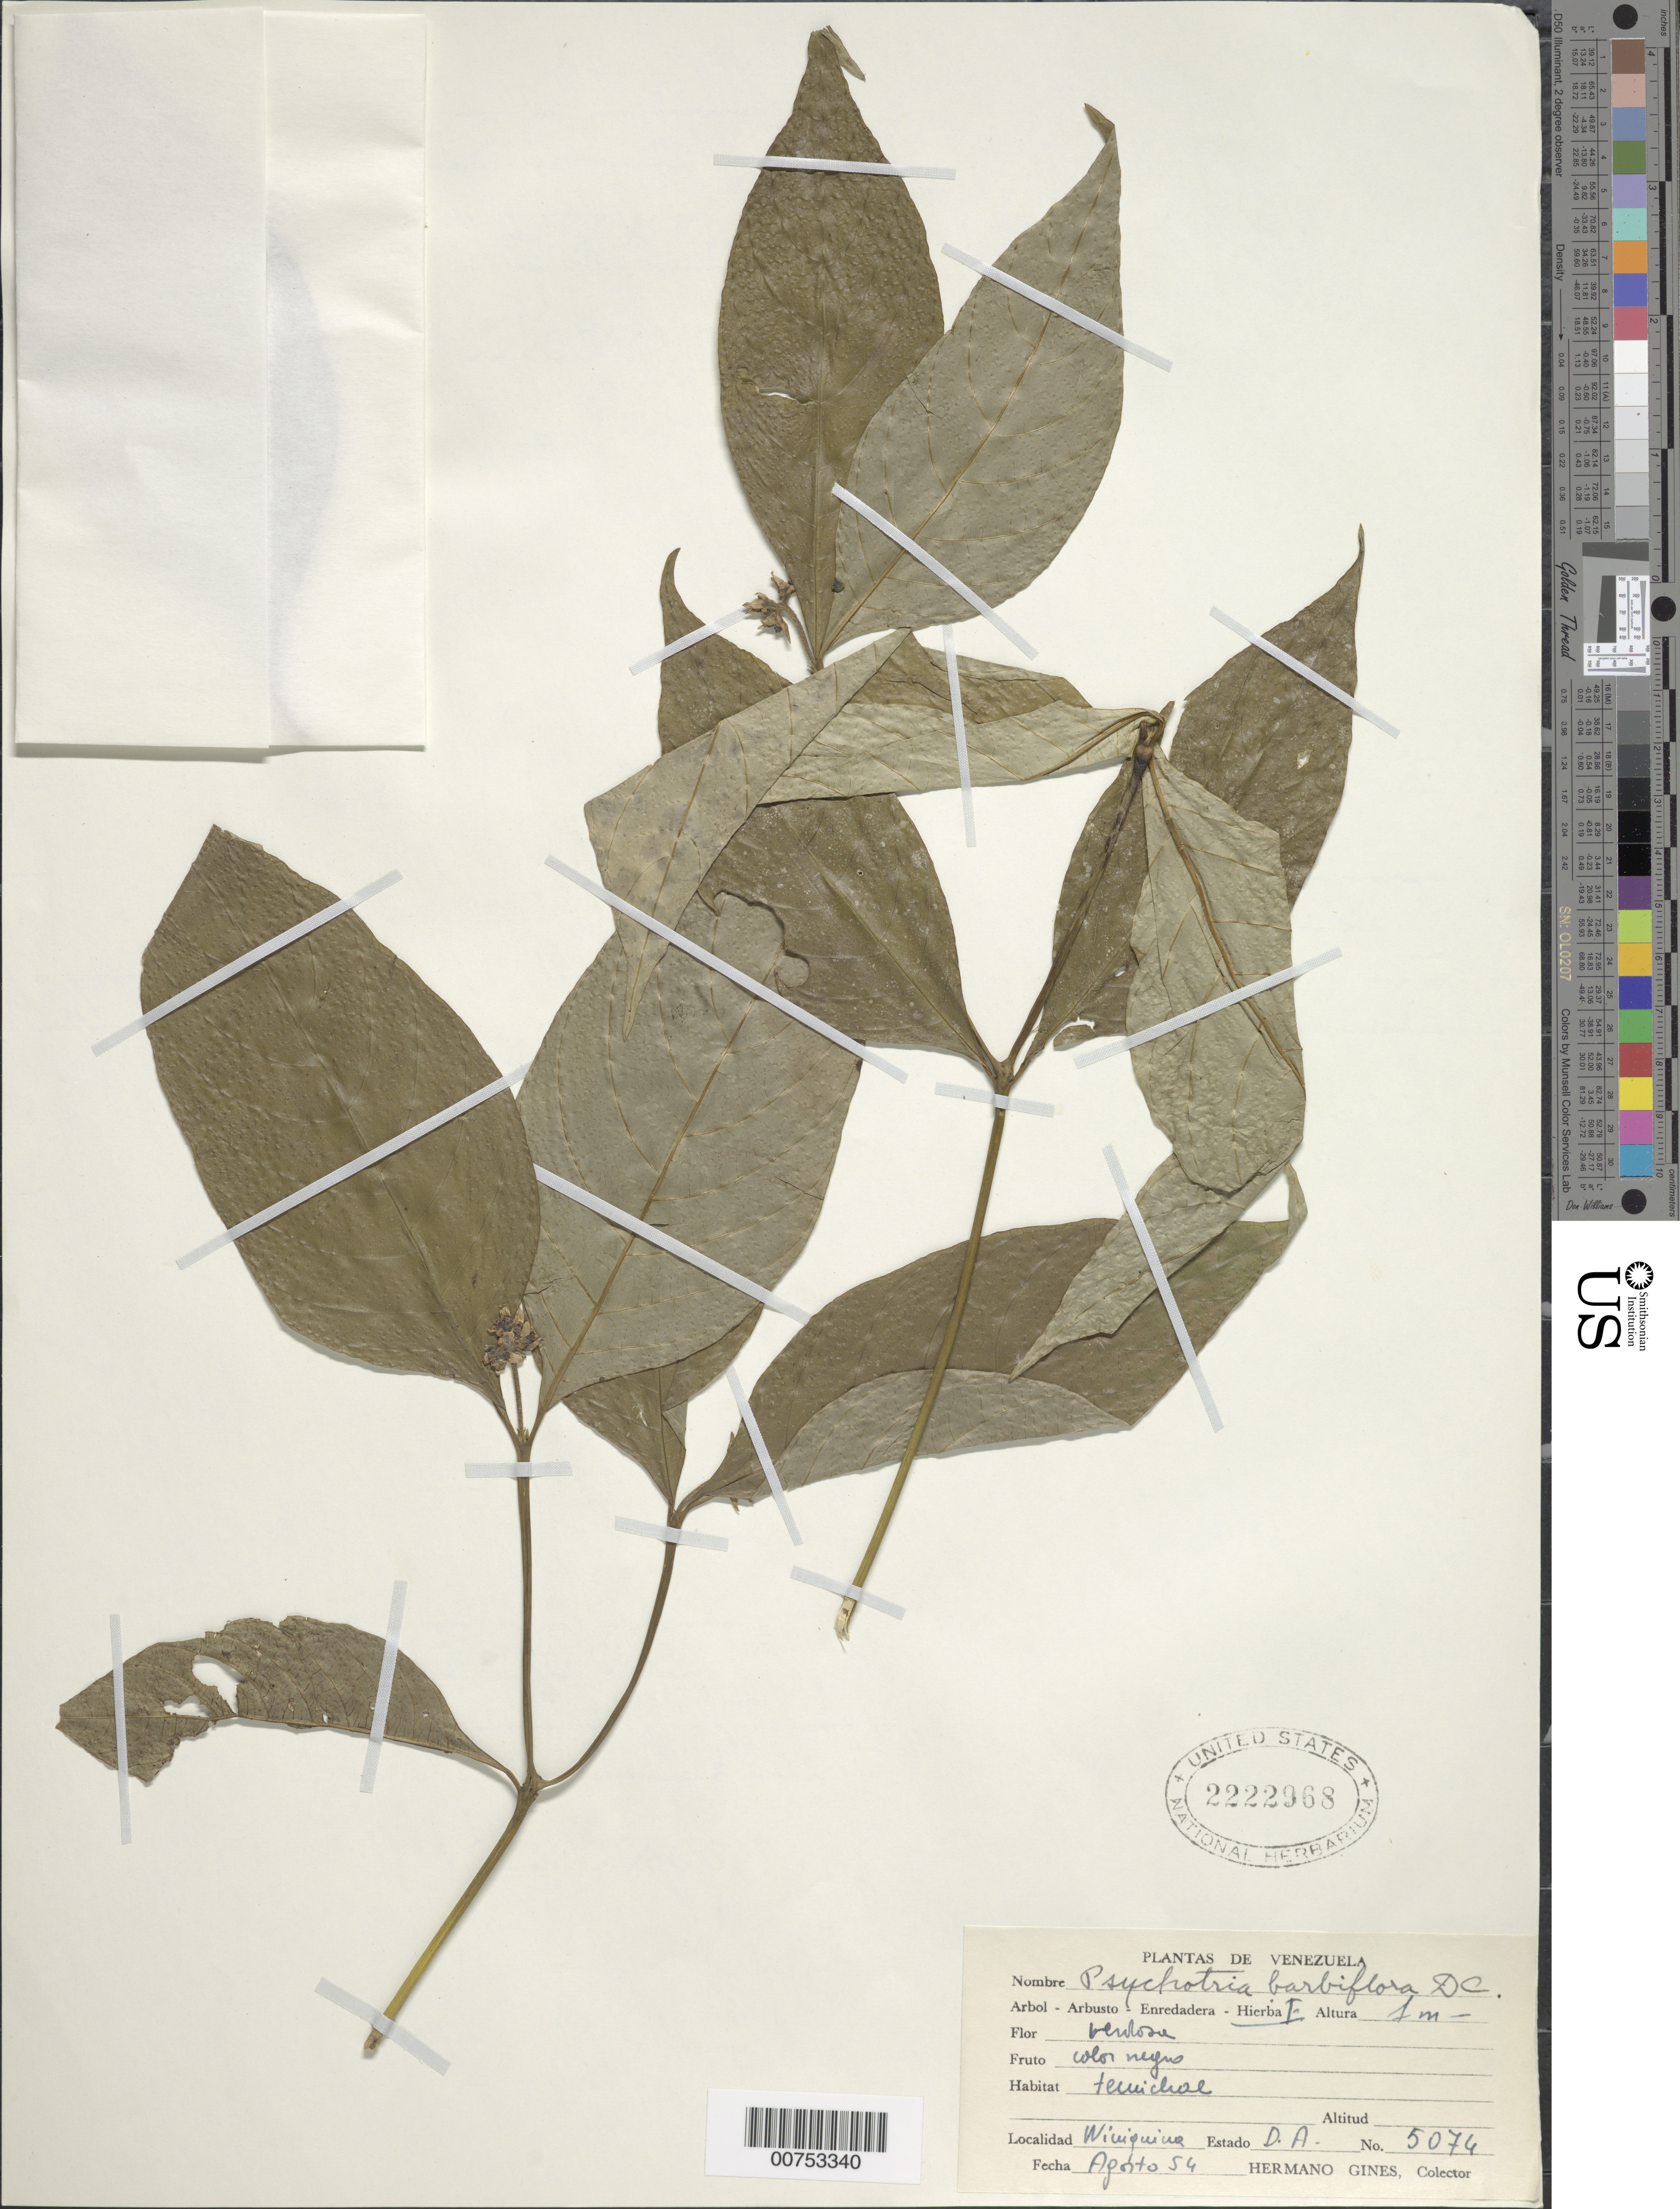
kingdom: Plantae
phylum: Tracheophyta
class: Magnoliopsida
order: Gentianales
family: Rubiaceae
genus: Psychotria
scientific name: Psychotria barbiflora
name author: DC.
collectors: H. Gines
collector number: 5074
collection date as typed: Aug-54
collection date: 1954-08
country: Venezuela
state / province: Delta Amacuro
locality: C. Wiuiquina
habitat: Temichal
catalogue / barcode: US 2222968